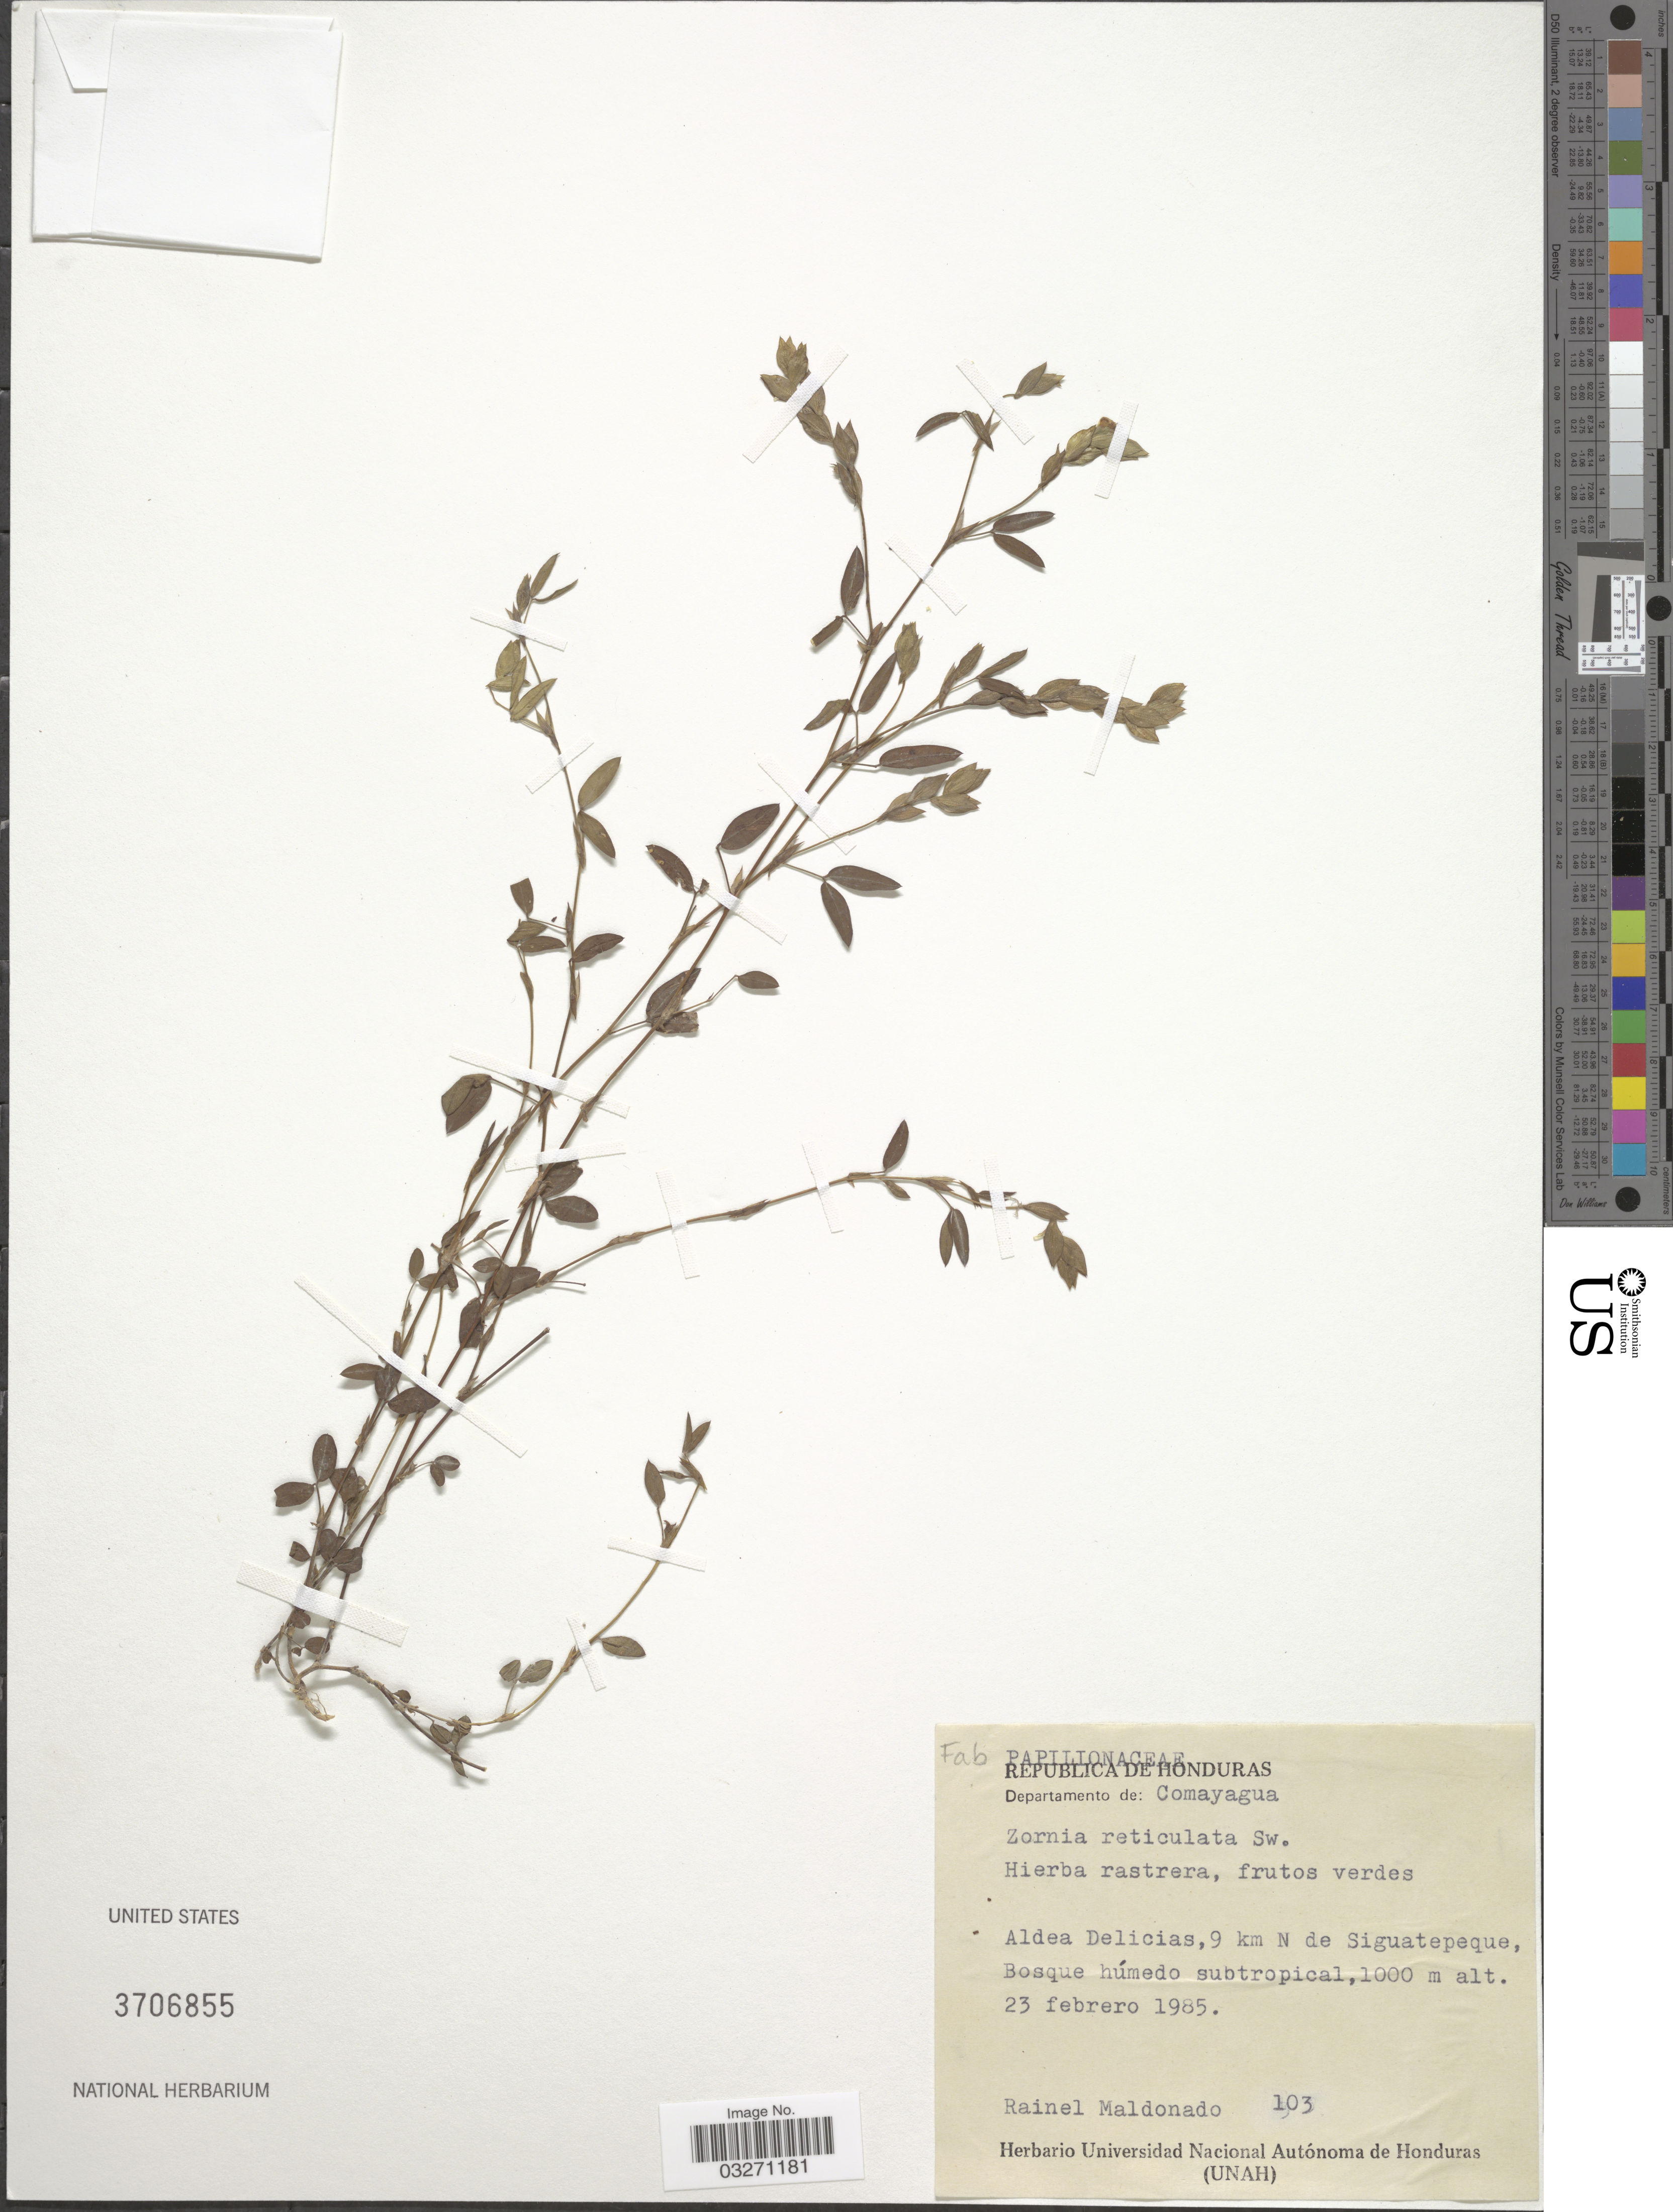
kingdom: Plantae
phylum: Tracheophyta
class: Magnoliopsida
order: Fabales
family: Fabaceae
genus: Zornia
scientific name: Zornia reticulata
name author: Sm.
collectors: R. Maldonado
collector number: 103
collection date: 1985-02-23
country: Honduras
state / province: Comayagua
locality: Departamento de: Comayagua, Aldea Delicias, 9 km N de Siguatepeque.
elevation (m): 1000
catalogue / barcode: US 3706855